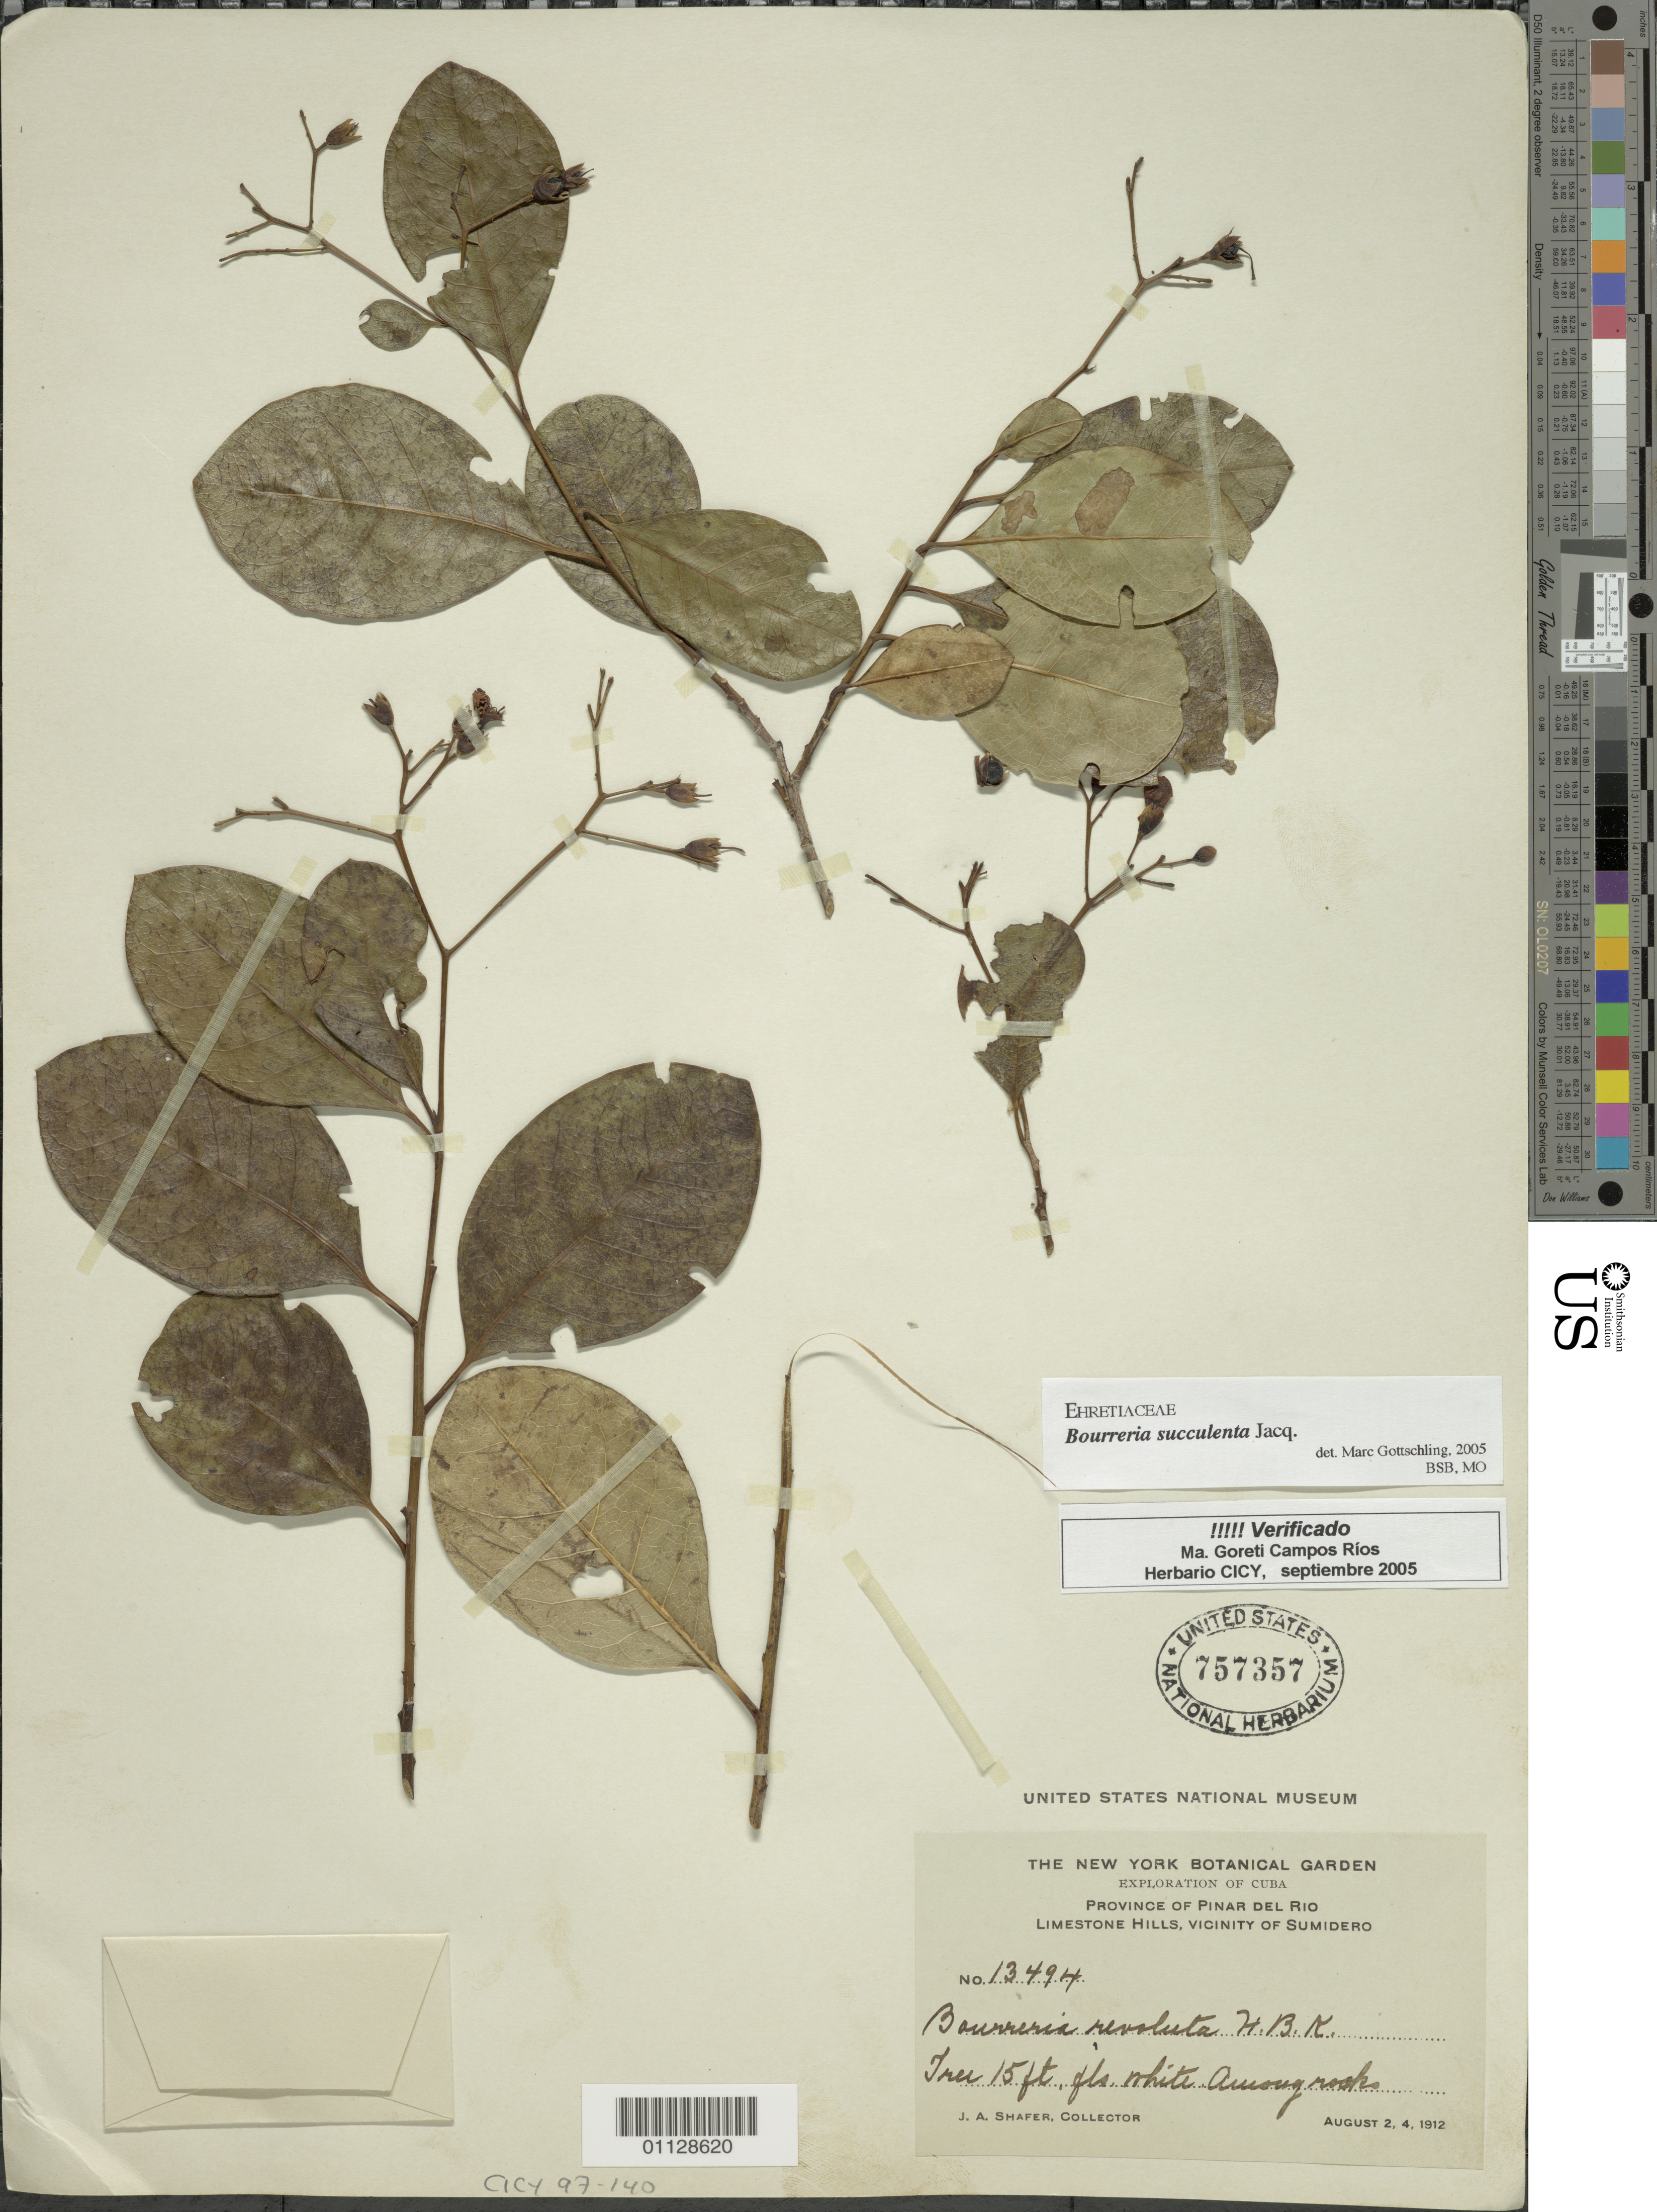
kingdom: Plantae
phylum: Tracheophyta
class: Magnoliopsida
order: Boraginales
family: Ehretiaceae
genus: Bourreria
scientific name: Bourreria succulenta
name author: Jacq.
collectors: J. A. Shafer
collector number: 13494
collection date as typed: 02 Aug 1912 to 04 Aug 1912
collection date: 1912-08-02/1912-08-04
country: Cuba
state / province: Pinar del Rio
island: Cuba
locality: Limestone Hills, Vicinity of Sumidero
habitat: among rocks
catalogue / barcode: US 757357